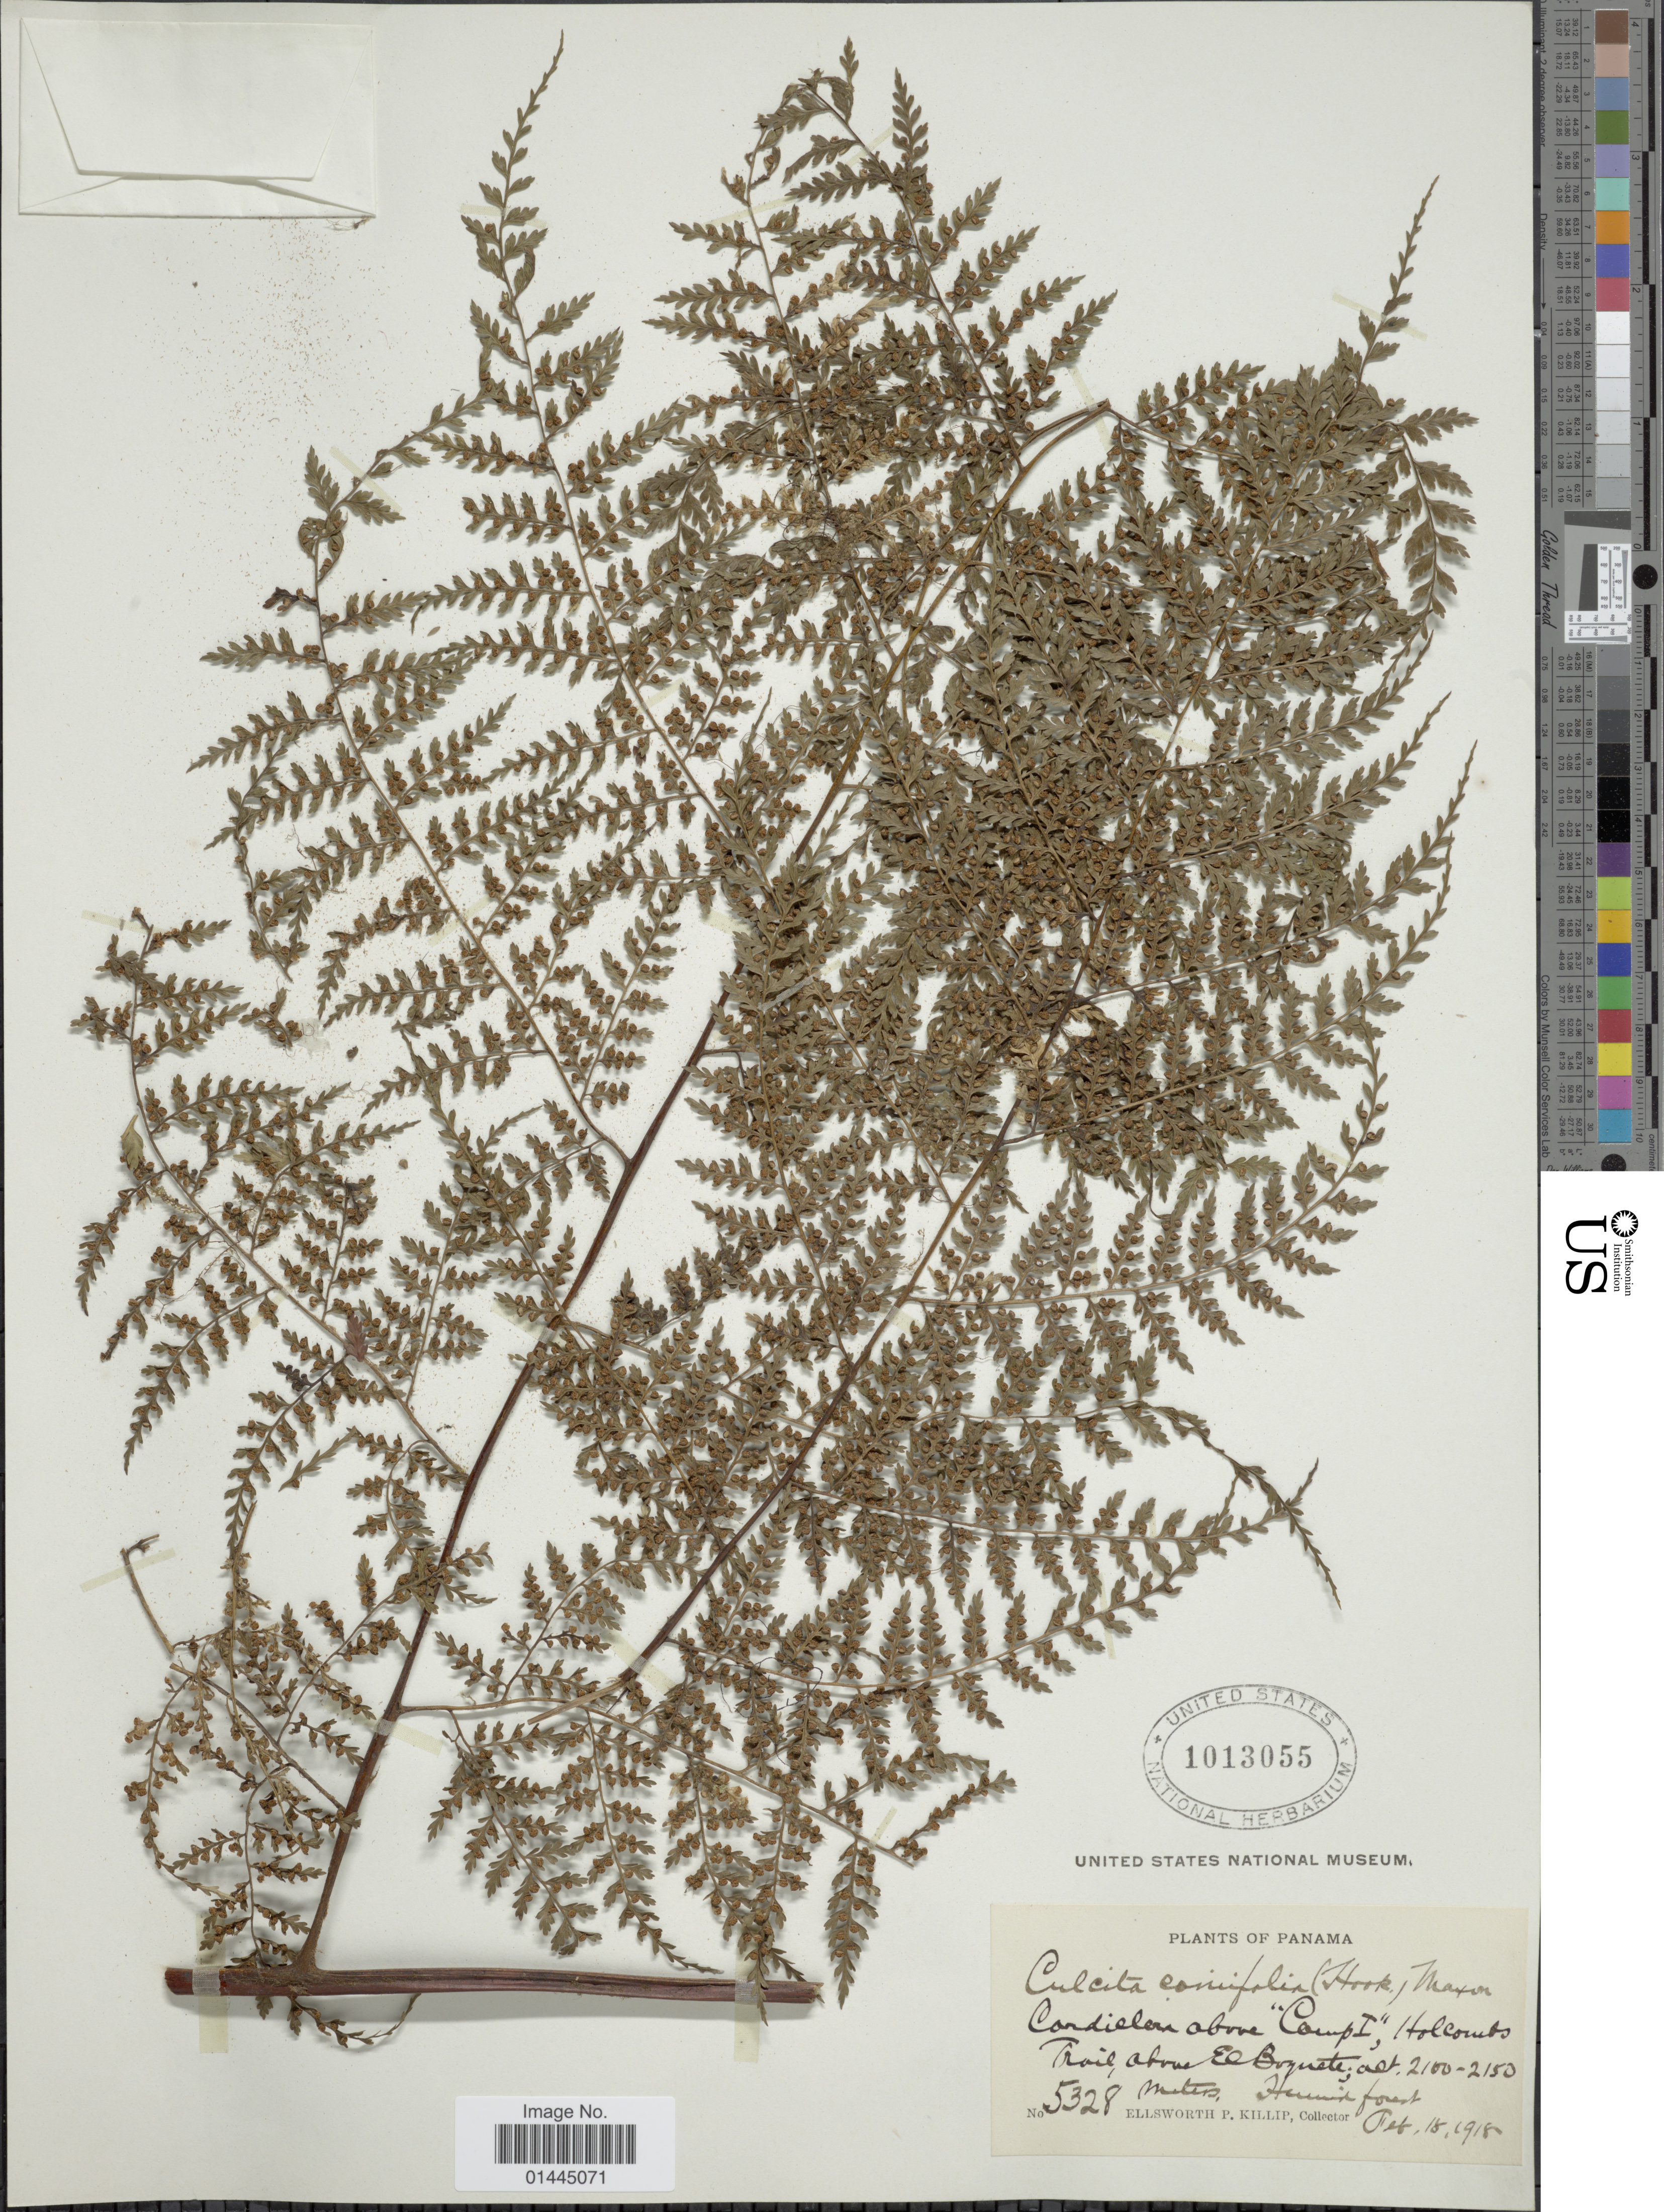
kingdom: Plantae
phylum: Tracheophyta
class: Polypodiopsida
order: Cyatheales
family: Culcitaceae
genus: Culcita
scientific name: Culcita coniifolia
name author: (Hook.) Maxon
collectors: E. P. Killip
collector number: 5328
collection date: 1918-02-18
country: Panama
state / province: Chiriquí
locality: Cordillera above "Camp I", Holcombs Trail, above El Boquete.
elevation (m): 2100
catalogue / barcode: US 1013055